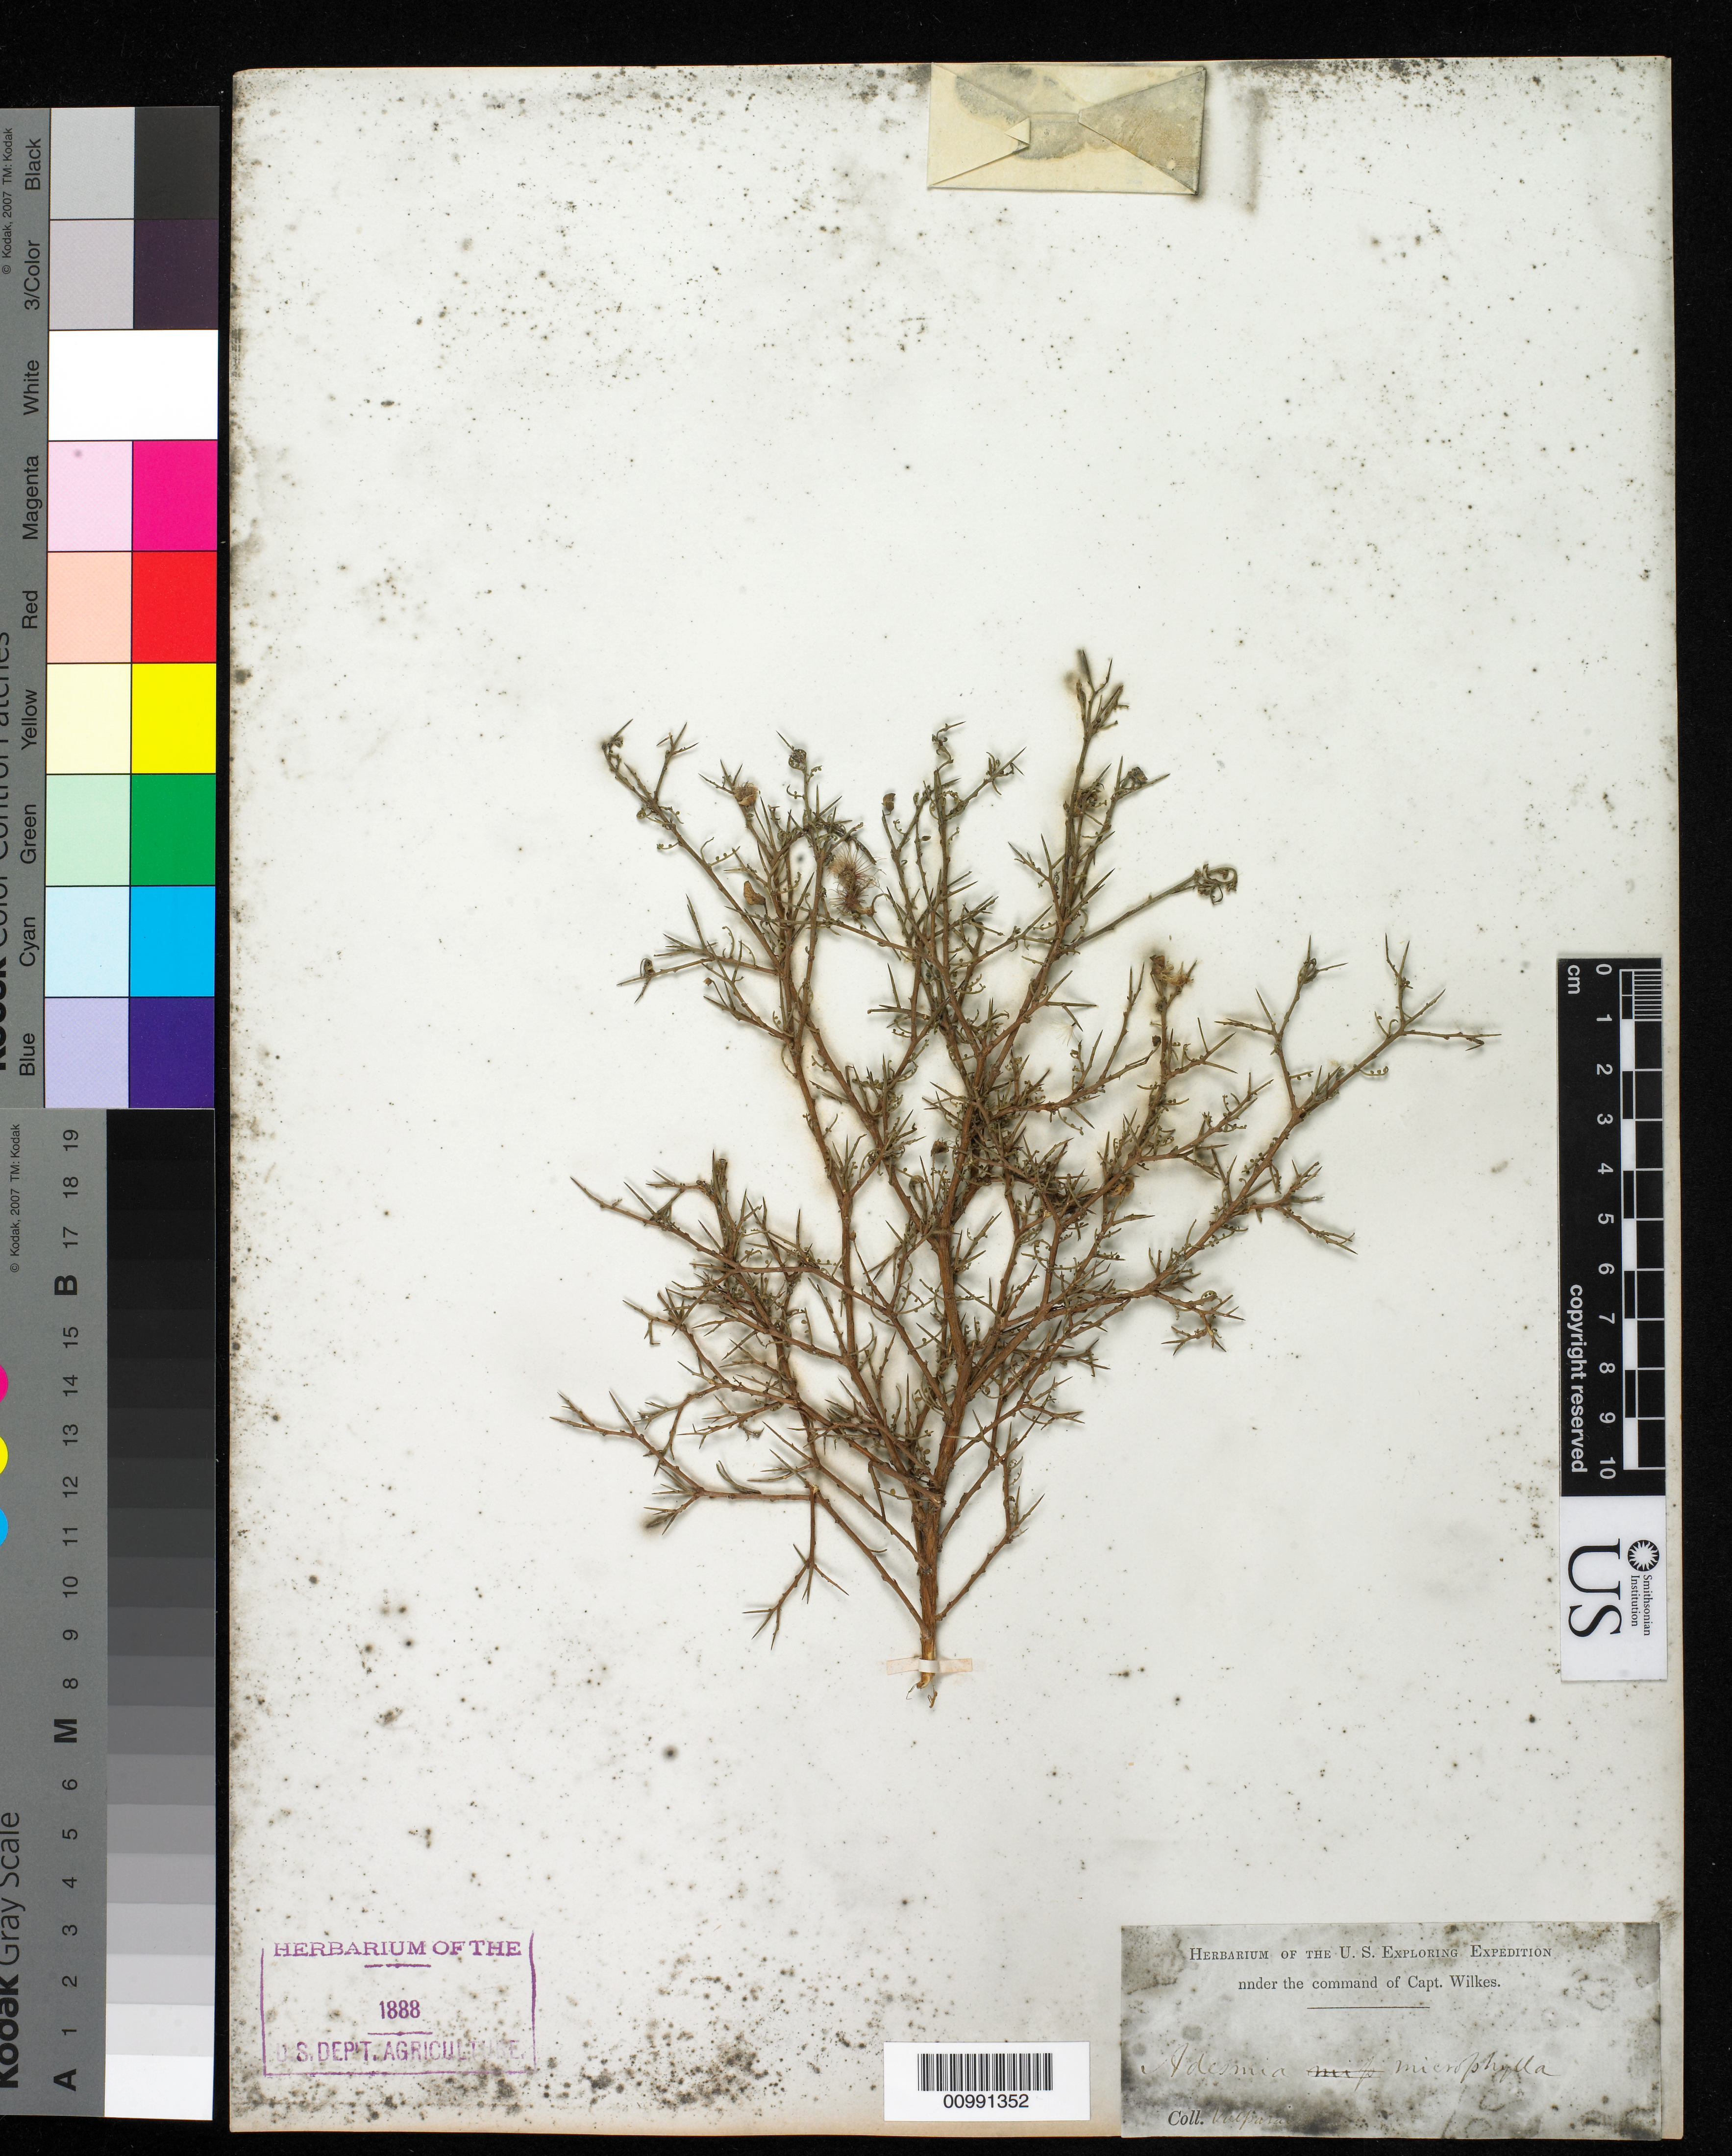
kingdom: Plantae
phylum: Tracheophyta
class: Magnoliopsida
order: Fabales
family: Fabaceae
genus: Adesmia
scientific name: Adesmia microphylla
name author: Hook. & Arn.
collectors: Wilkes Explor. Exped.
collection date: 1838/1842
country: Chile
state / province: Valparaíso (V)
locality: Valparaiso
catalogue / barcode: US 98503